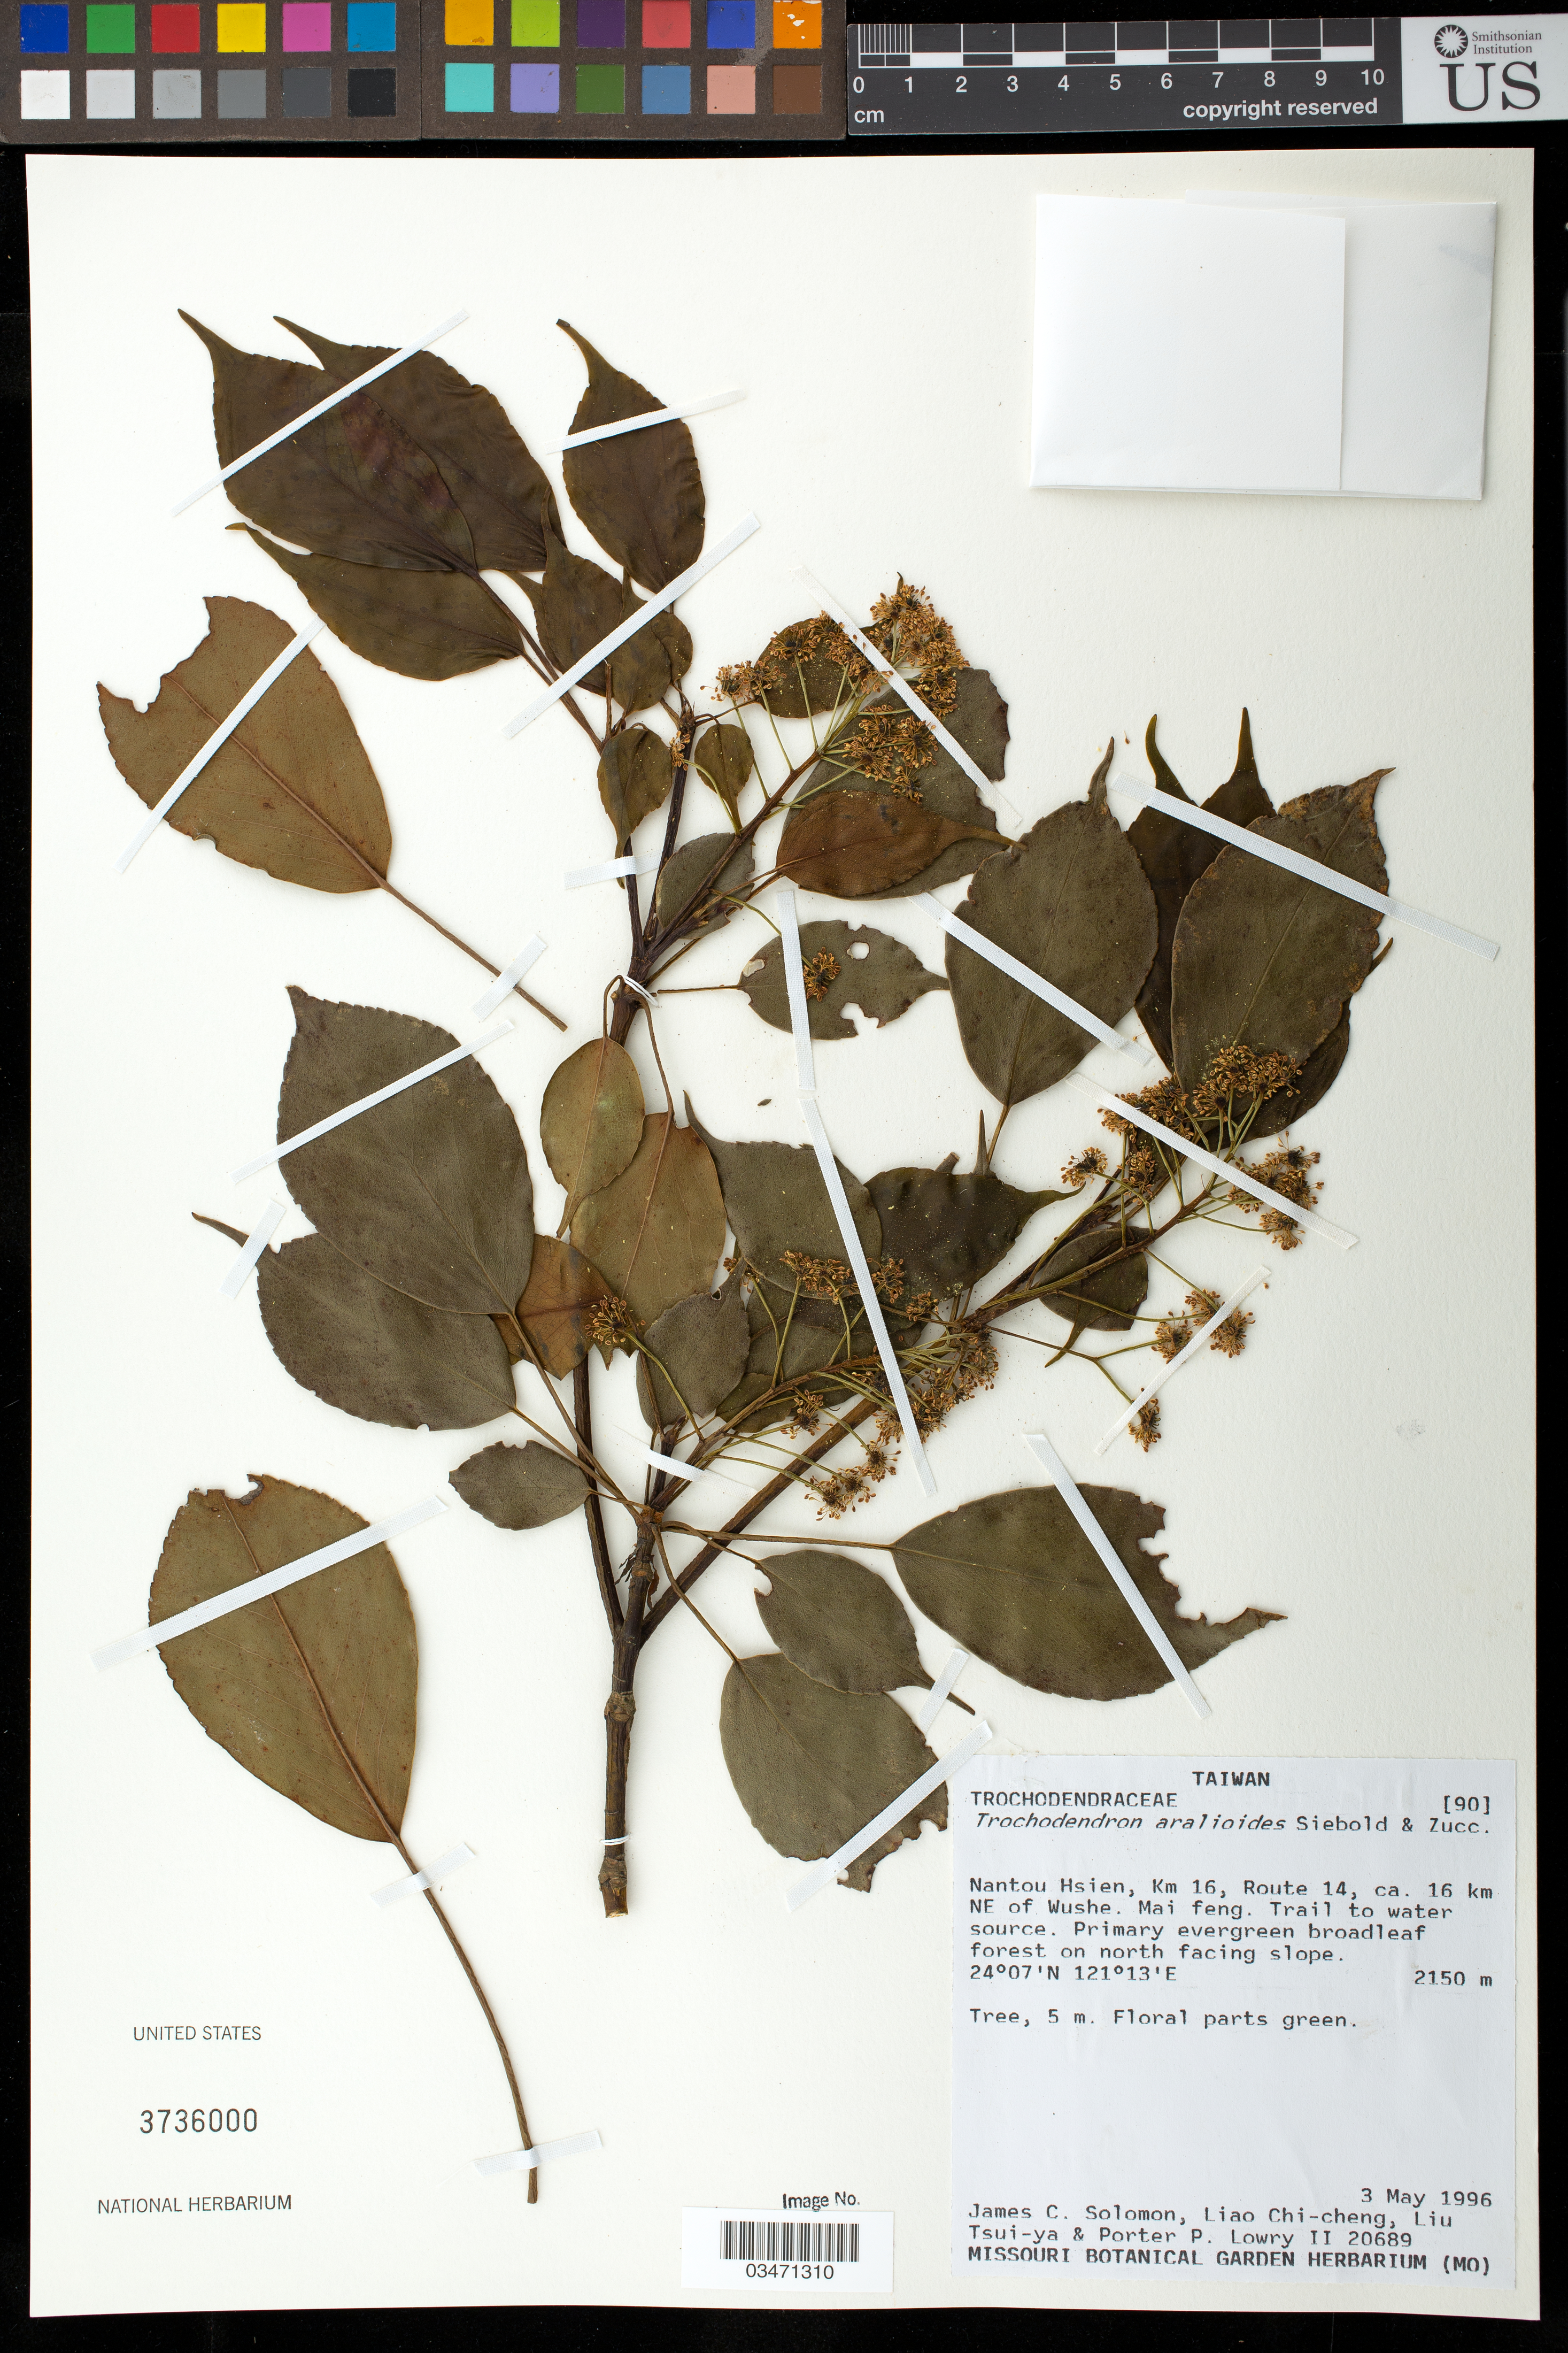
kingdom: Plantae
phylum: Tracheophyta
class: Magnoliopsida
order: Trochodendrales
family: Trochodendraceae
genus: Trochodendron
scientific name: Trochodendron aralioides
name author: Siebold & Zucc.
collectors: J. C. Solomon et al.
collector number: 20689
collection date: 1996-05-03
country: Taiwan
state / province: Nantou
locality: Km 16, Route 14, 16 km NE of Wushe, Mai feng trail to ater source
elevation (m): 2150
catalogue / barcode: US 3736000